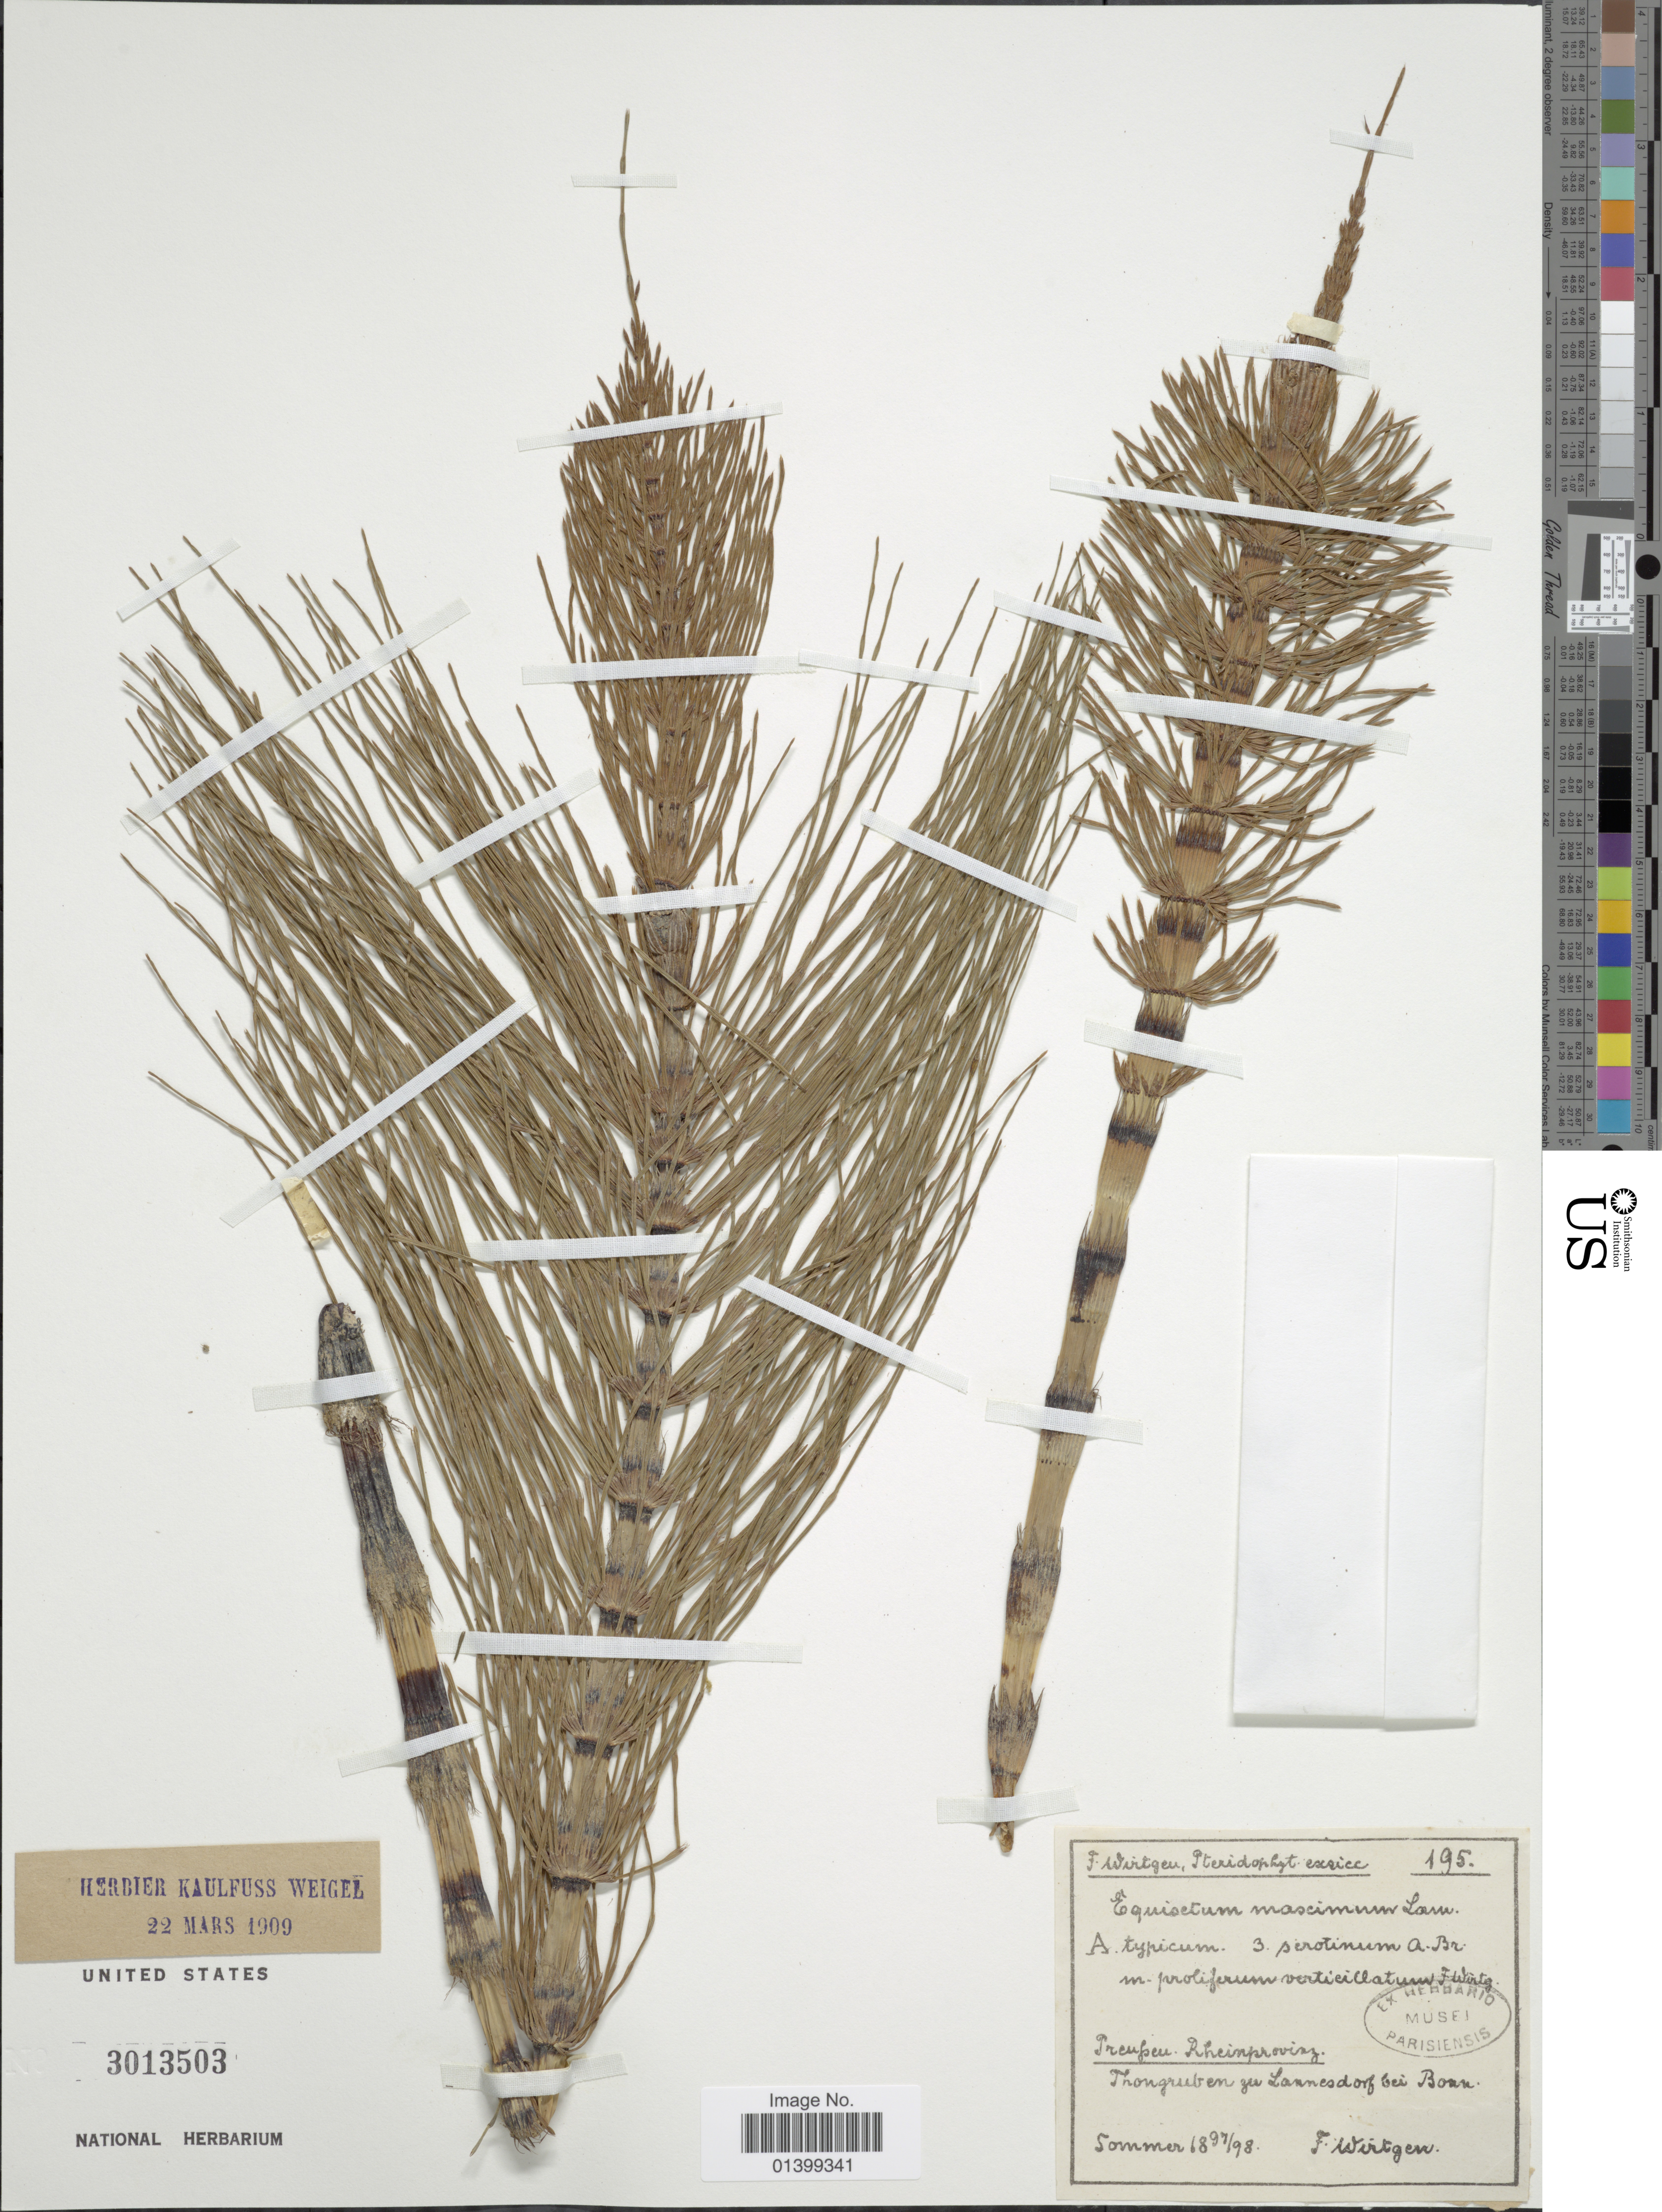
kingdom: Plantae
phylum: Tracheophyta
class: Polypodiopsida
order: Equisetales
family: Equisetaceae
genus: Equisetum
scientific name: Equisetum telmateia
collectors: F. Wirtgen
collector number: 195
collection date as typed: Sommer 1897/1898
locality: Preussen-Rheinprovinz. Thongruben zu Lannesdorf bei Bonn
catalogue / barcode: US 3013503